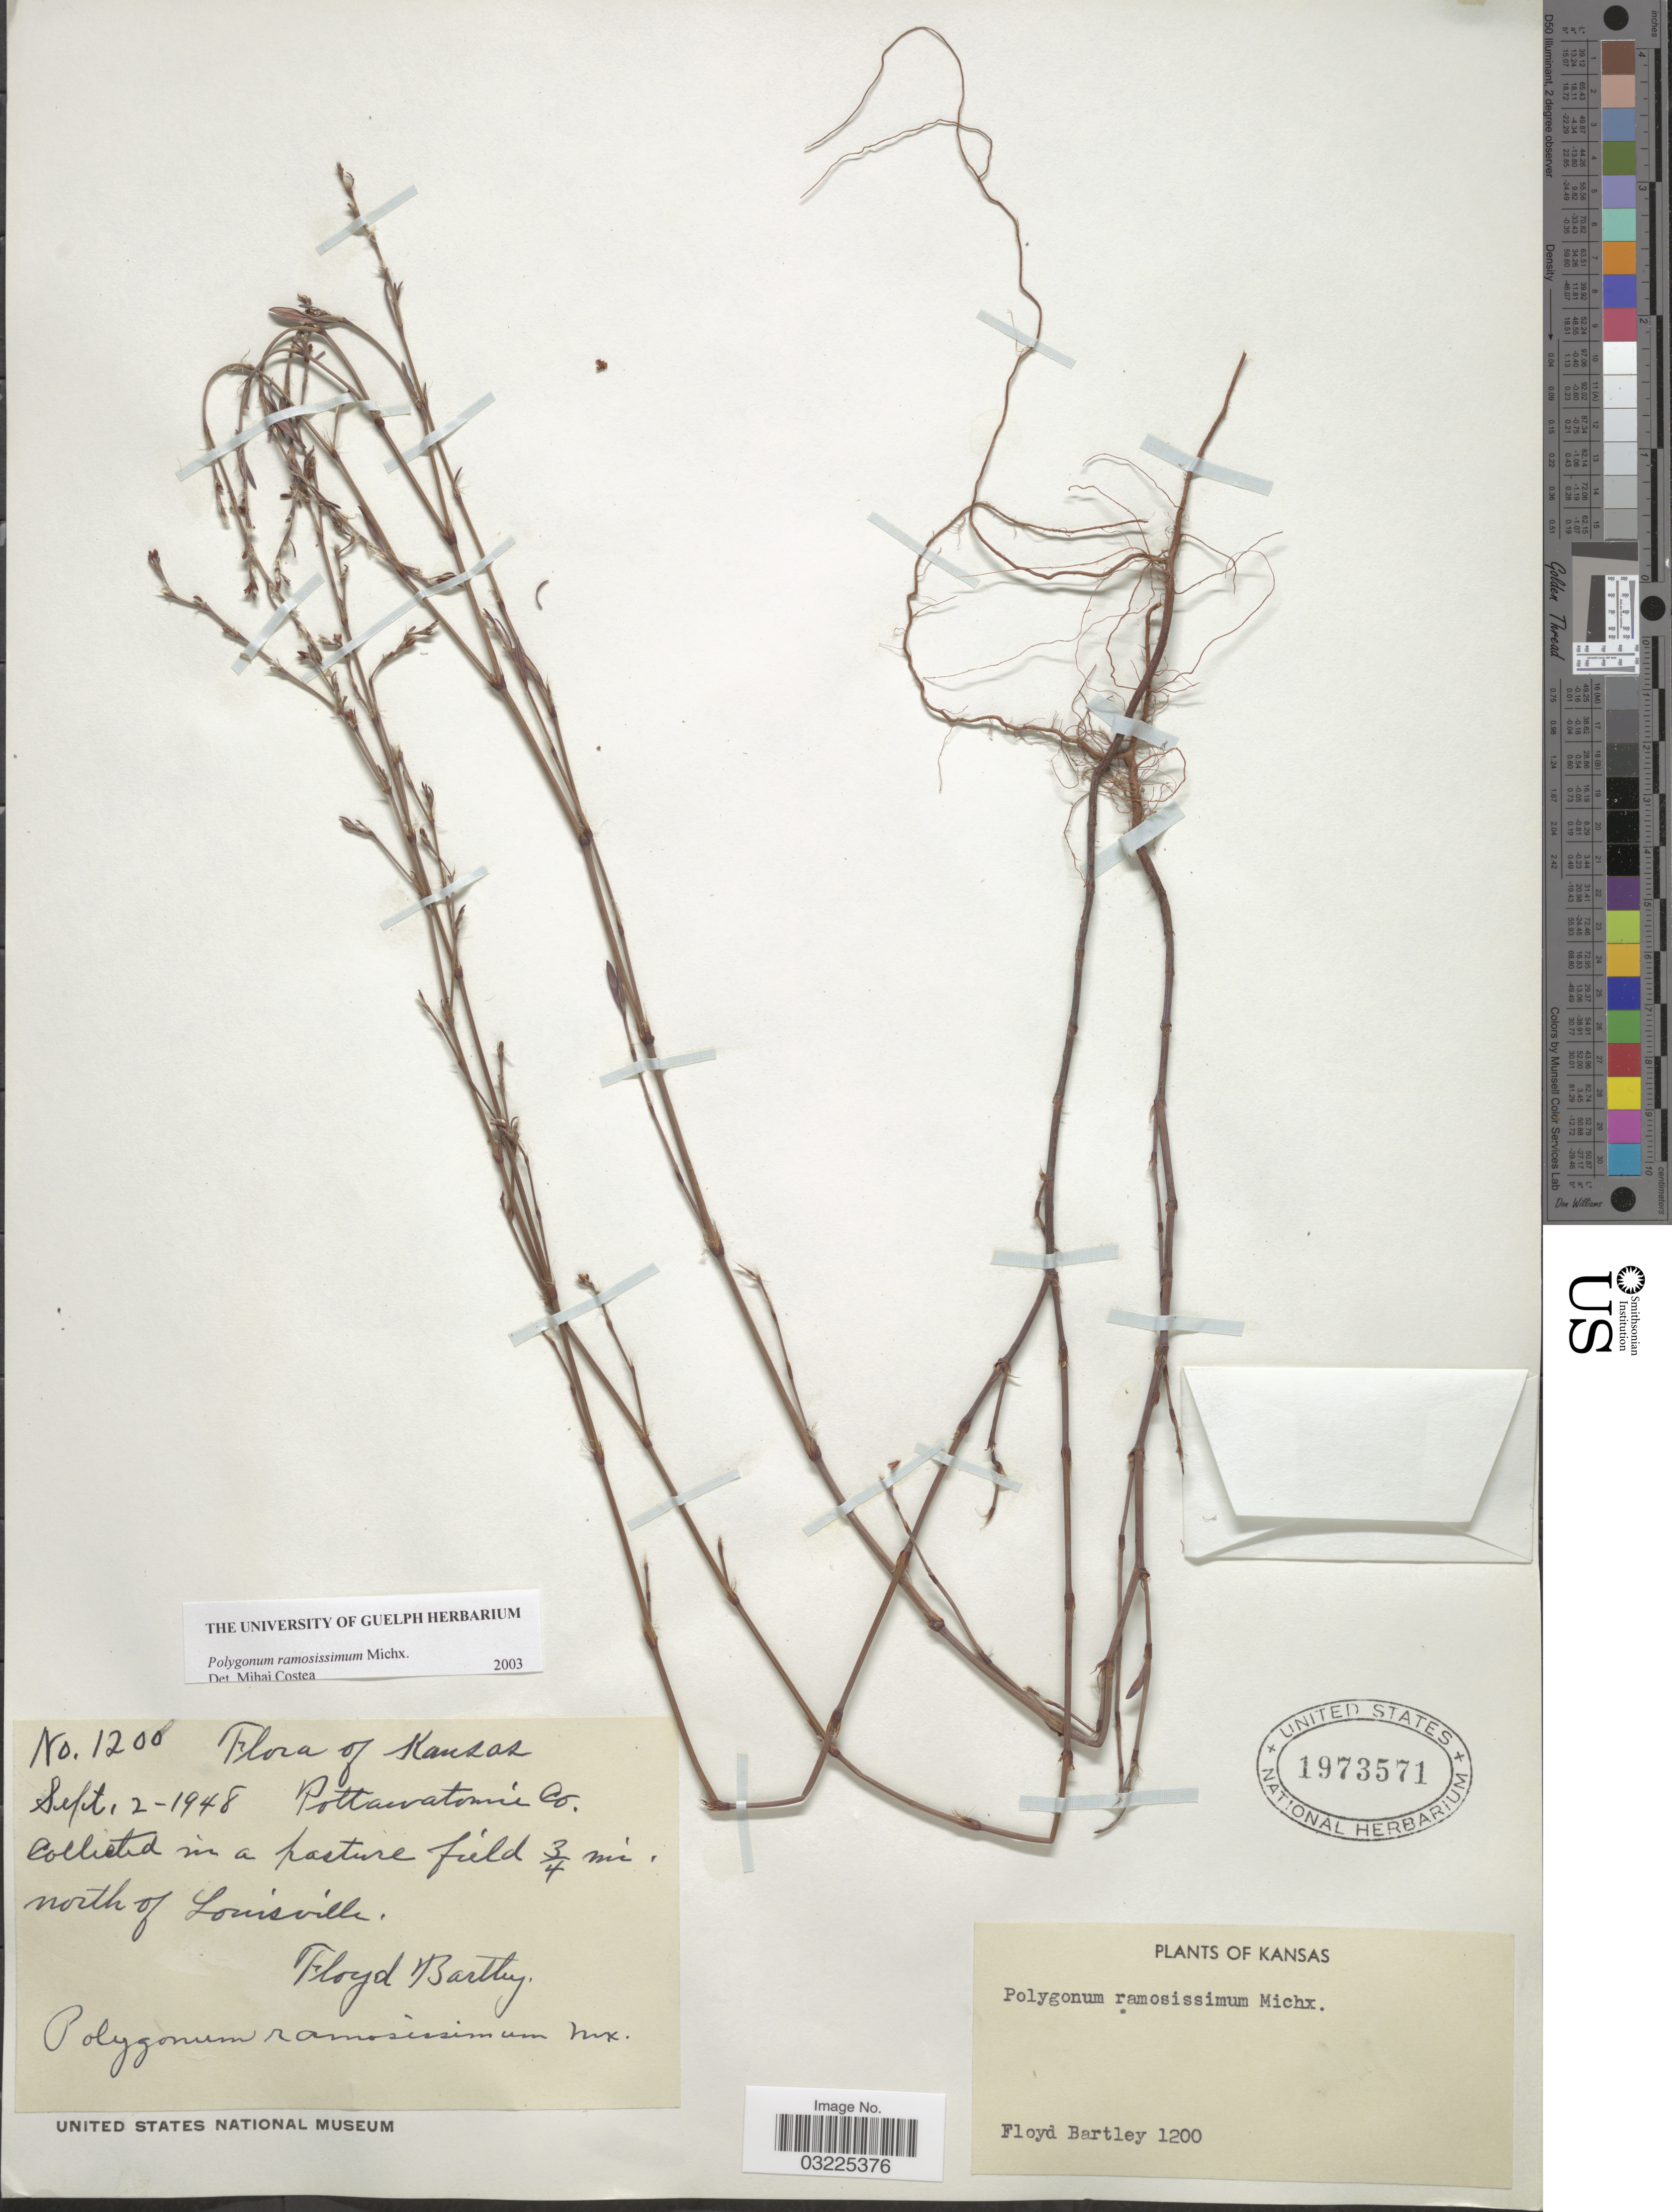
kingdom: Plantae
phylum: Tracheophyta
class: Magnoliopsida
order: Caryophyllales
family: Polygonaceae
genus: Polygonum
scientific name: Polygonum ramosissimum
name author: Michx.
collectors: F. Bartley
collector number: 1200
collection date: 1948-09-12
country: United States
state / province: Kansas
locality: Pottawatomie Co. Pasture field 3/4 mi. north of Louisville.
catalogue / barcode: US 1973571